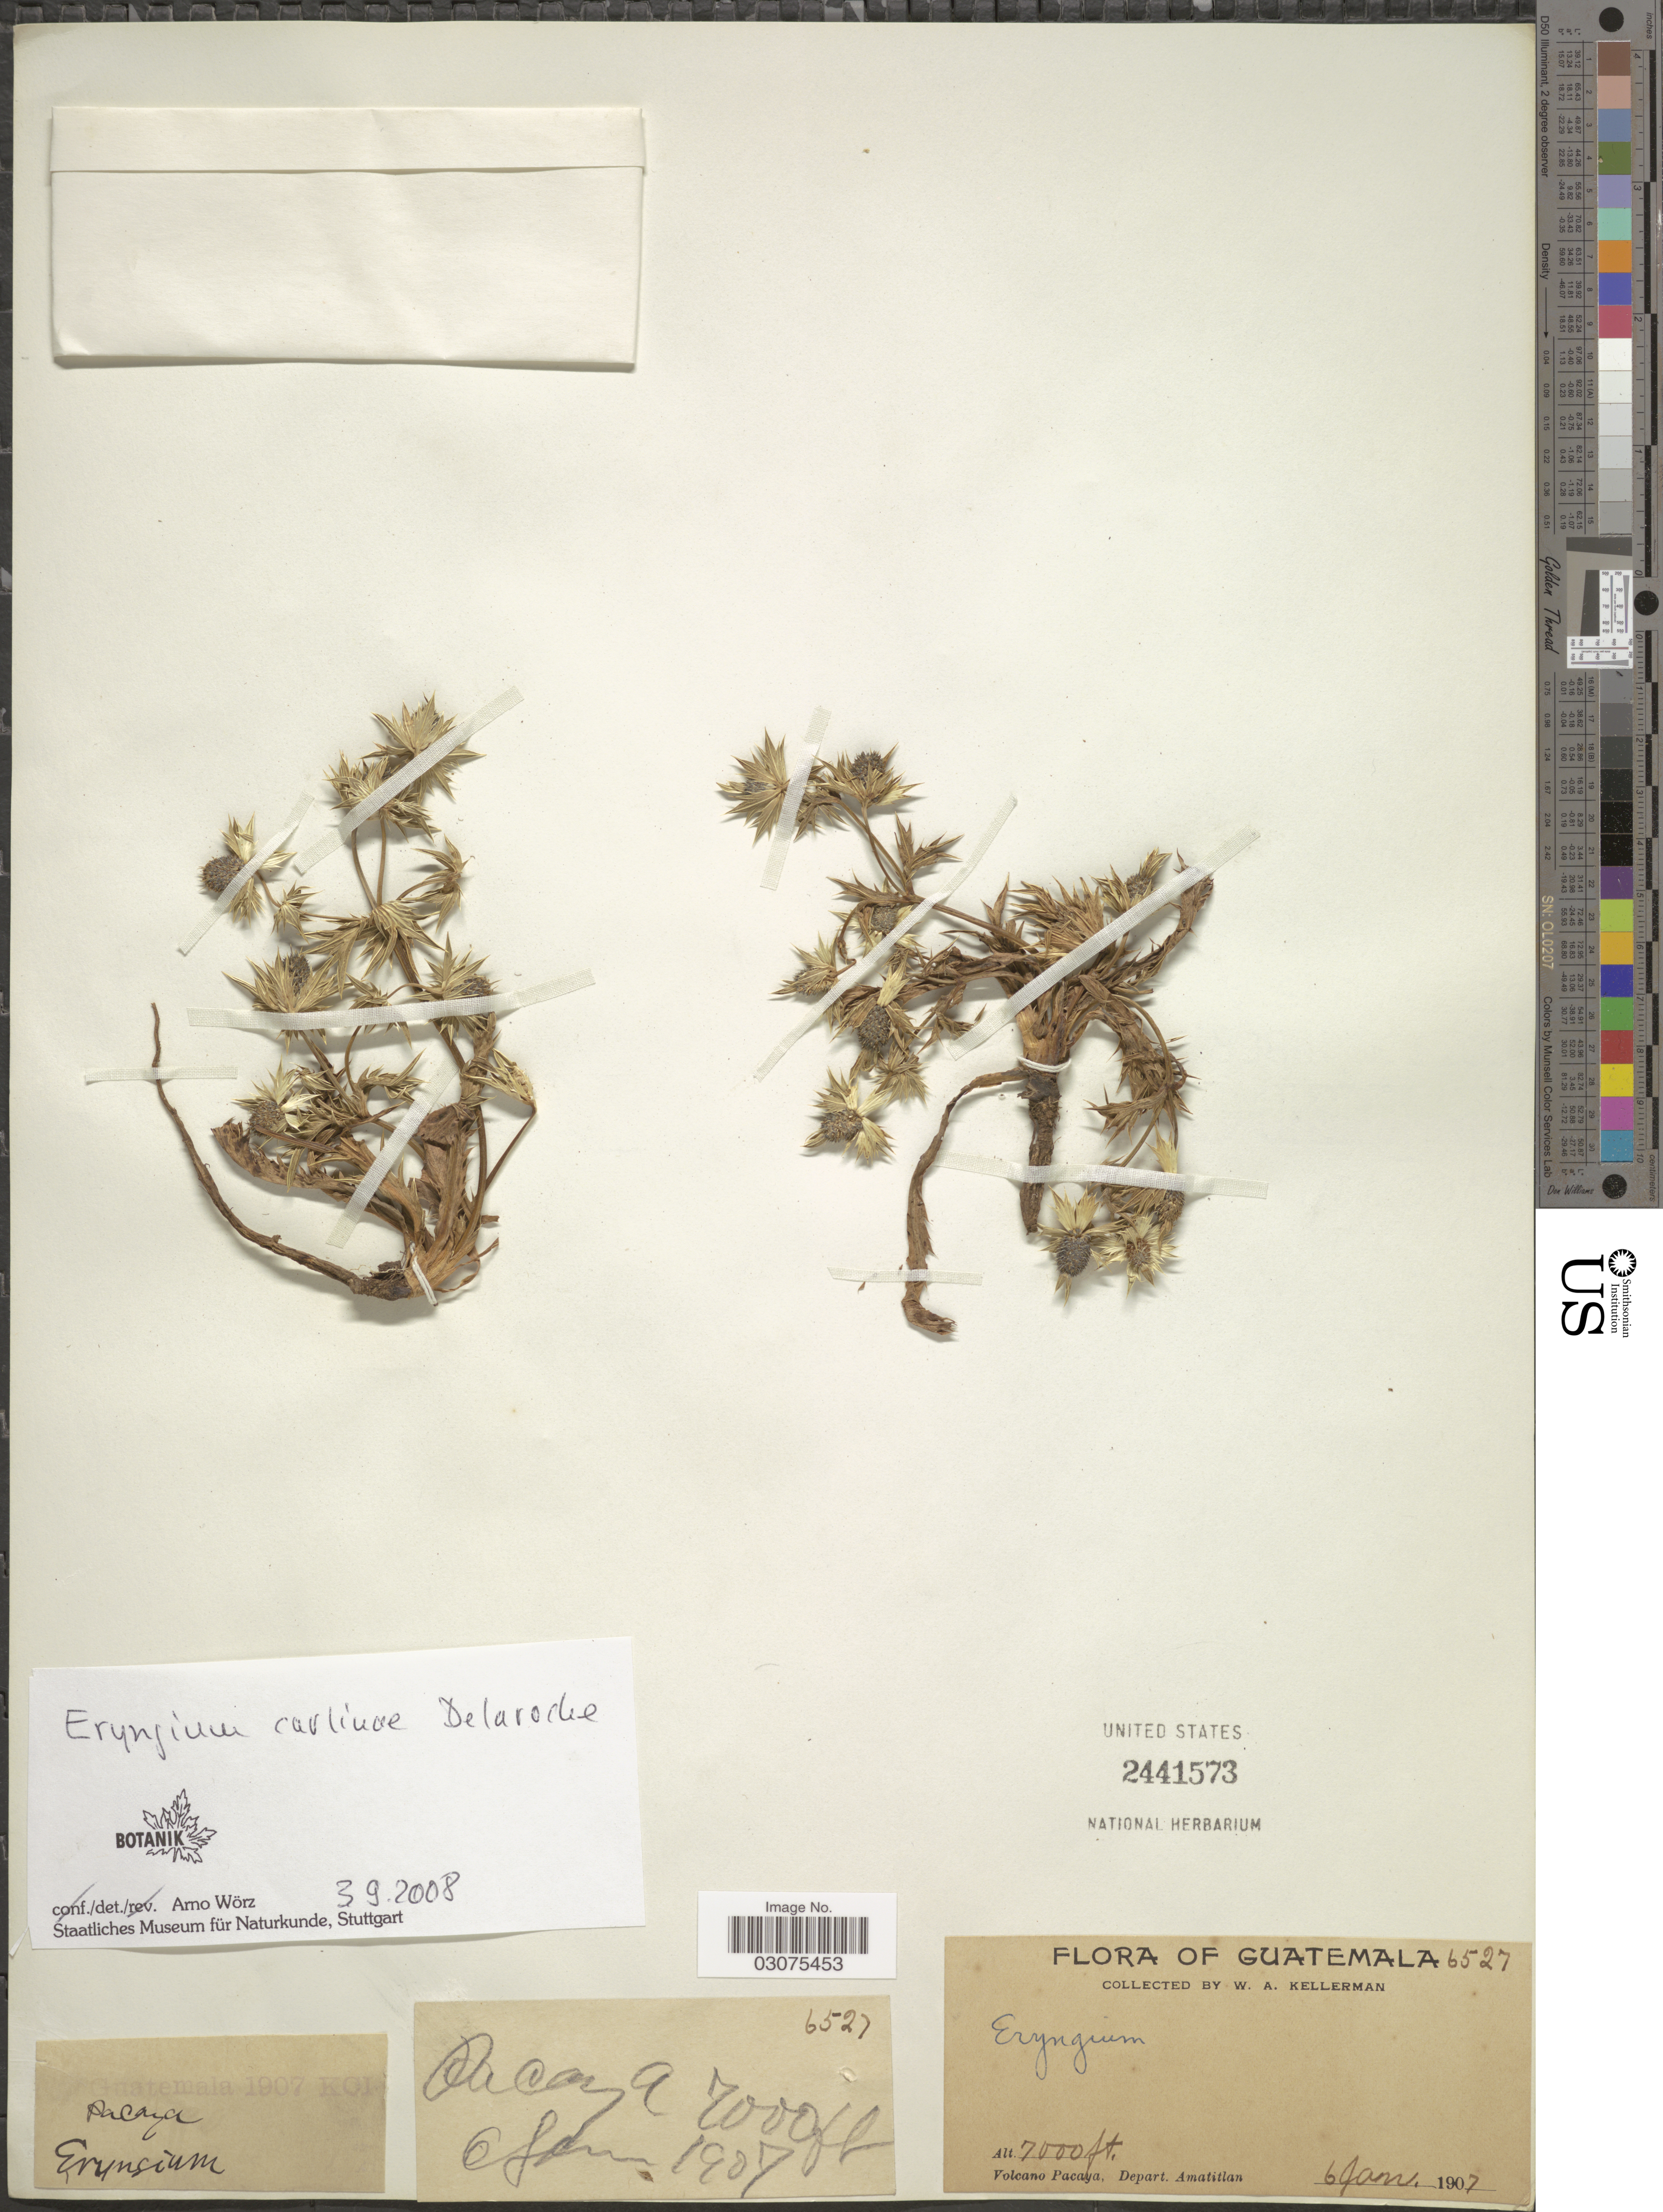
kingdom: Plantae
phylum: Tracheophyta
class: Magnoliopsida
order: Apiales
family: Apiaceae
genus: Eryngium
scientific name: Eryngium carlinae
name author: F. Delaroche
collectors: W. Kellerman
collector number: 6527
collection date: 1907-01-06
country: Guatemala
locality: Volcano Pacaya, Depart. Amatitlan.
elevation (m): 2134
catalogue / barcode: US 2441573